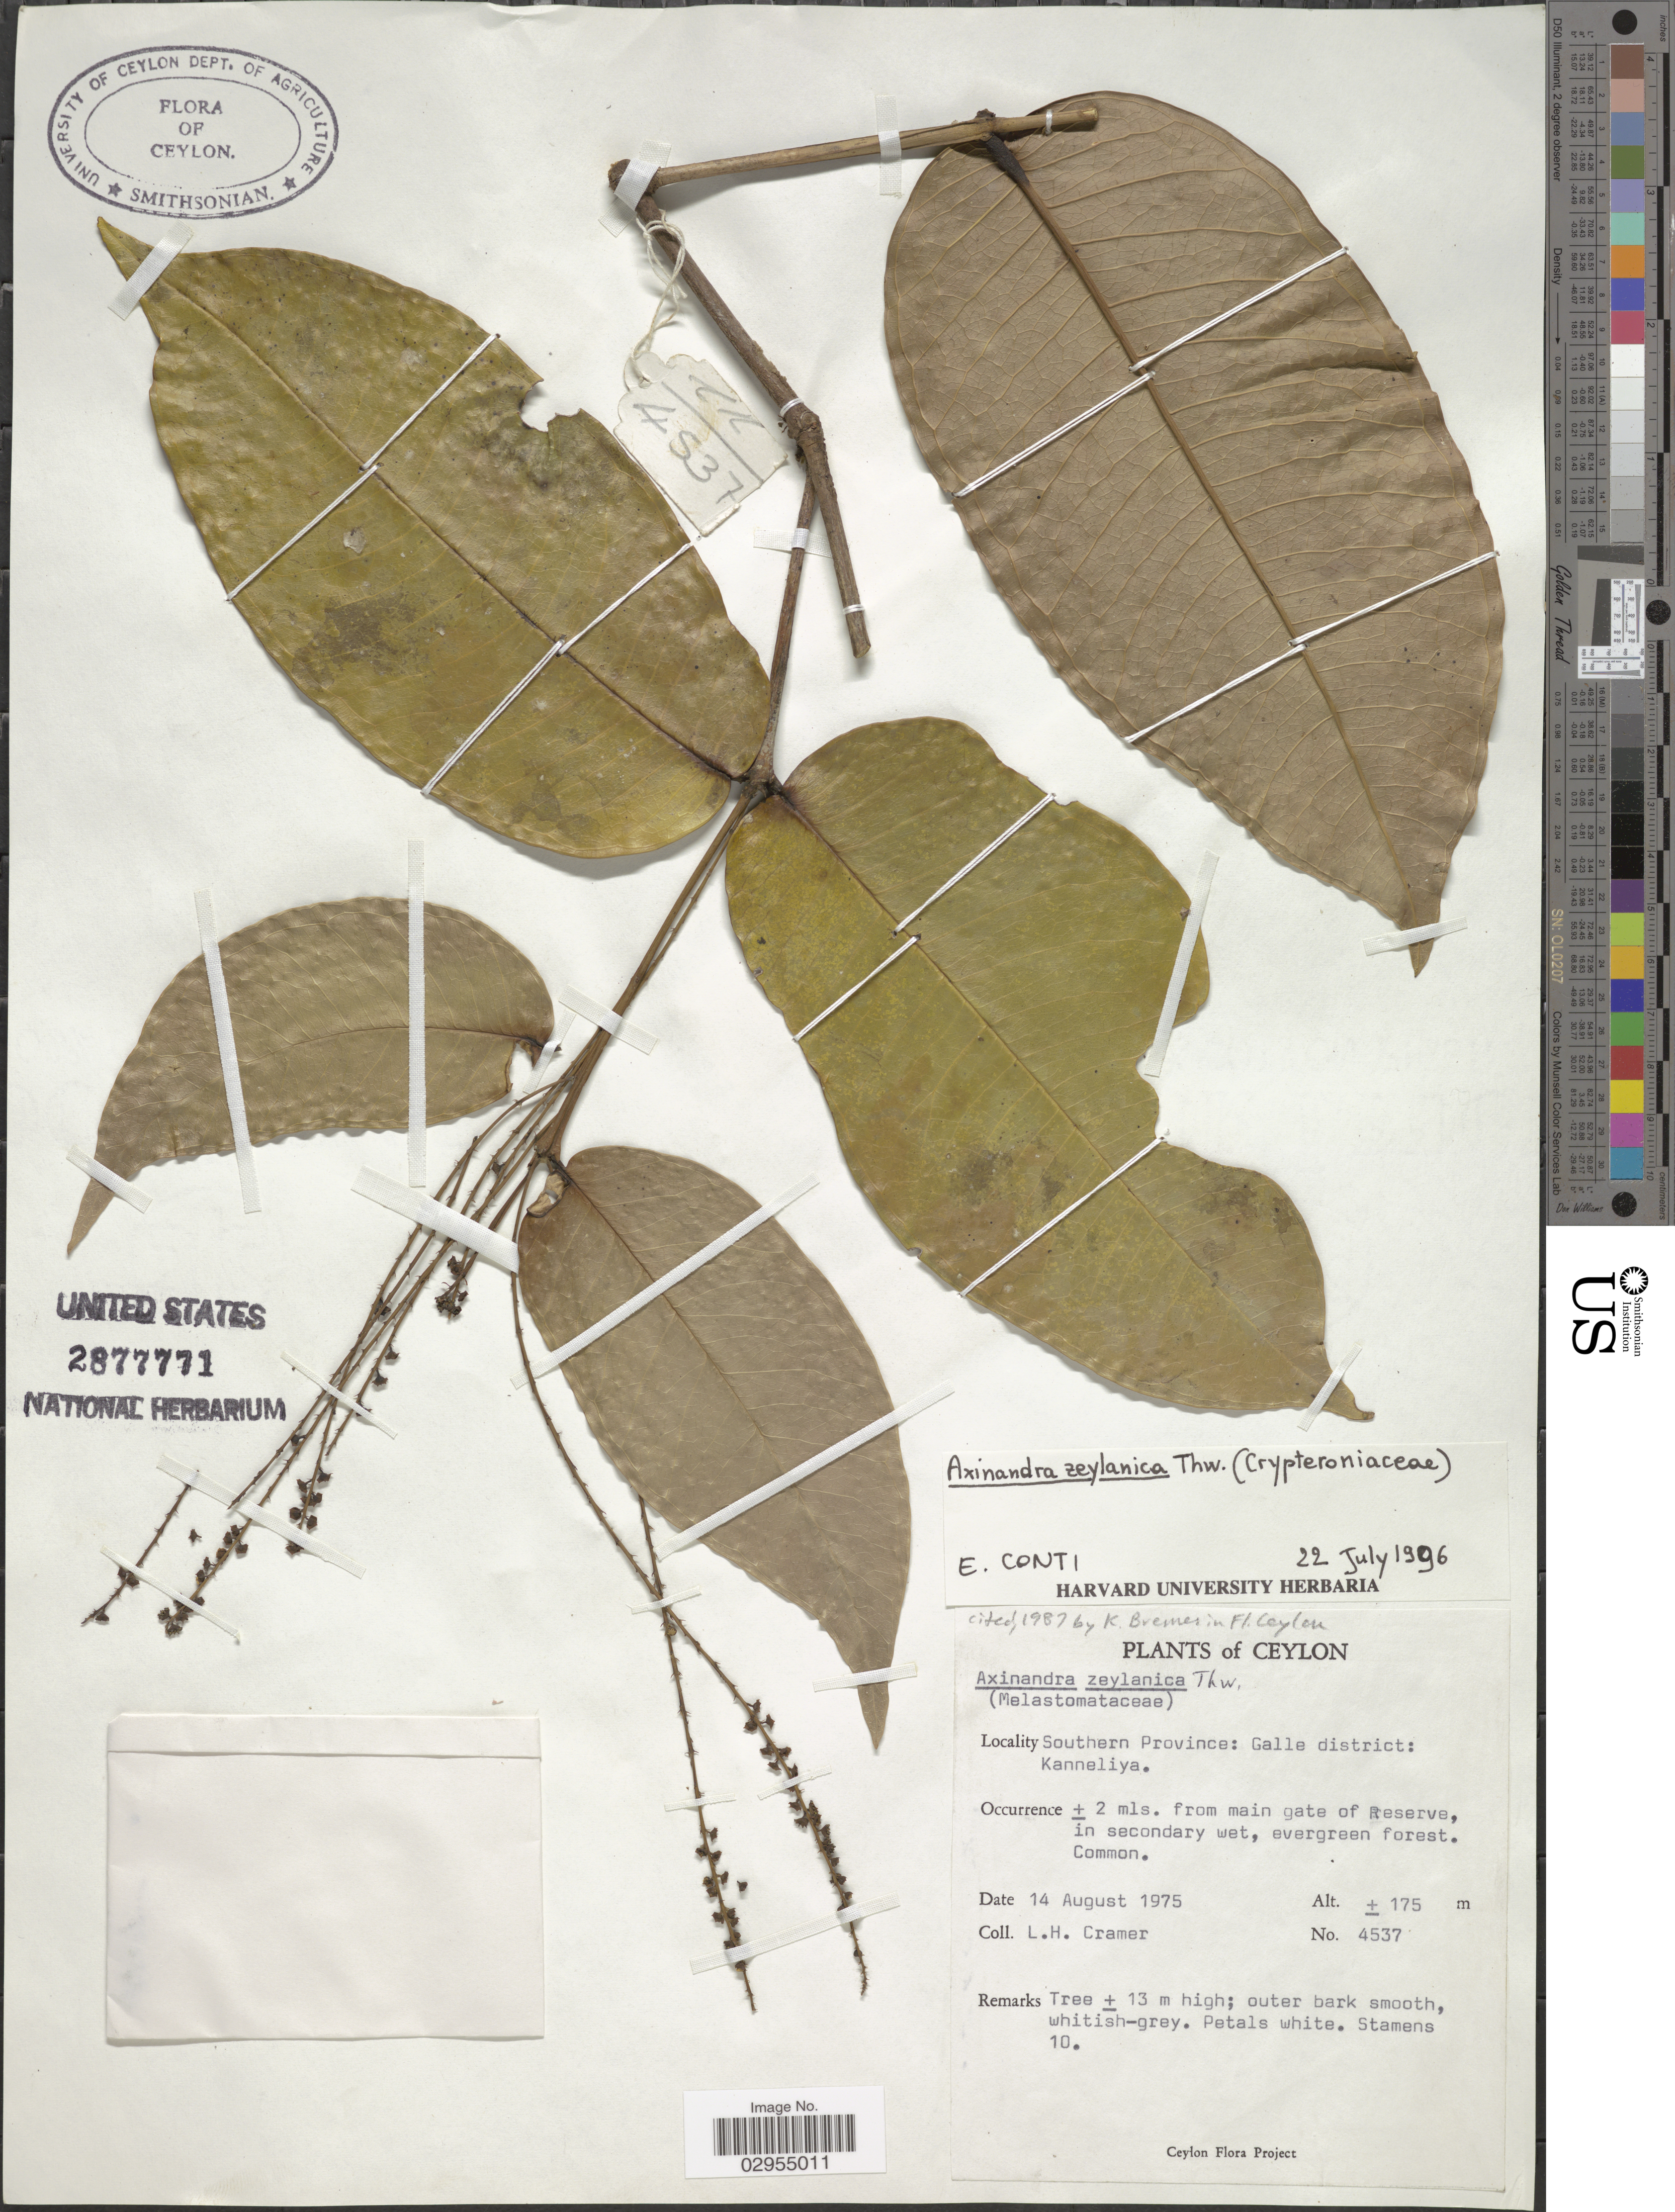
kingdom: Plantae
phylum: Tracheophyta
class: Magnoliopsida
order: Myrtales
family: Crypteroniaceae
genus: Axinandra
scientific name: Axinandra zeylanica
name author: Thwaites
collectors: L. H. Cramer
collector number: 4537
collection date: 1975-08-14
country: Sri Lanka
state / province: Southern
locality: Ceylon. Galle District: Kanneliya. ± 2 mls. from the main gate of Reserve.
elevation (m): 175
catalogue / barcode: US 2877771